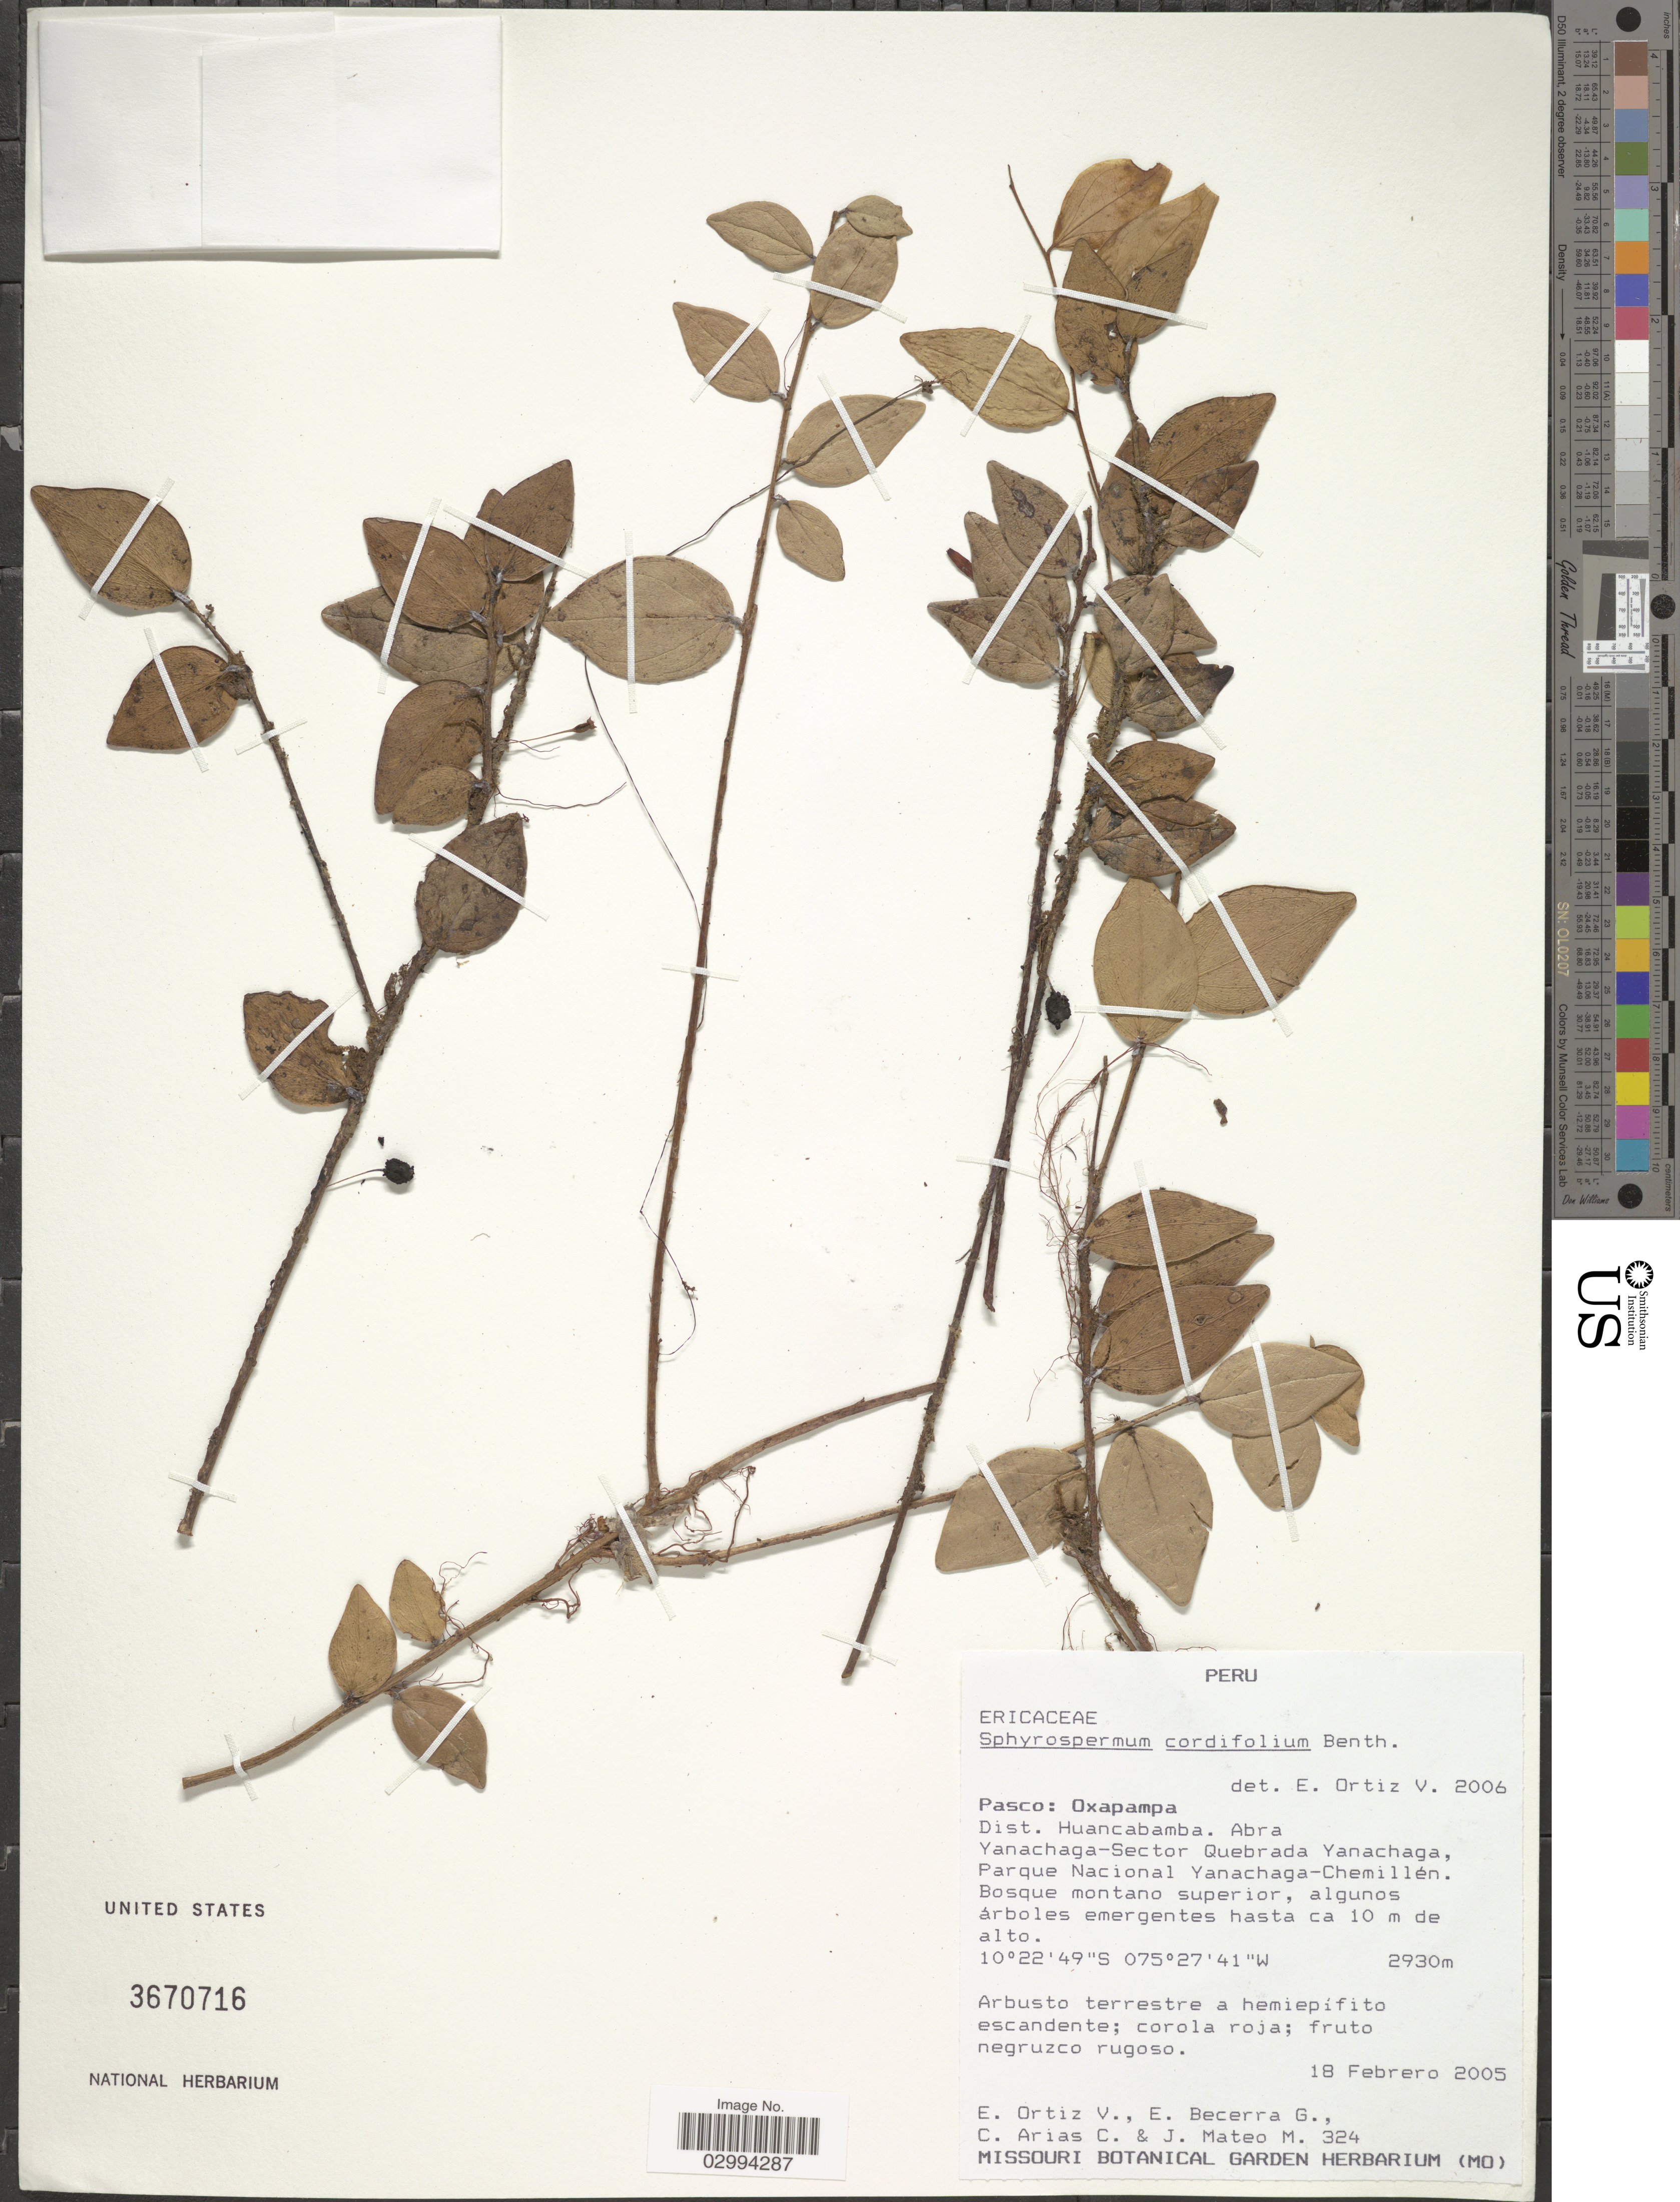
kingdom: Plantae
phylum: Tracheophyta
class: Magnoliopsida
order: Ericales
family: Ericaceae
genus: Sphyrospermum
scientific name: Sphyrospermum cordifolium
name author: Benth.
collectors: E. Ortiz V., E. Becerra, C. Arias C. & J. Mateo M.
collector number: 324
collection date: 2005-02-18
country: Peru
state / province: Pasco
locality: Oxapampa. Dist. Huancabamba. Abra Yanachaga-Sector Quebrada Yanachaga, Parque Nacional Yanachaga-Chemillén.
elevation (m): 2930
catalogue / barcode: US 3670716